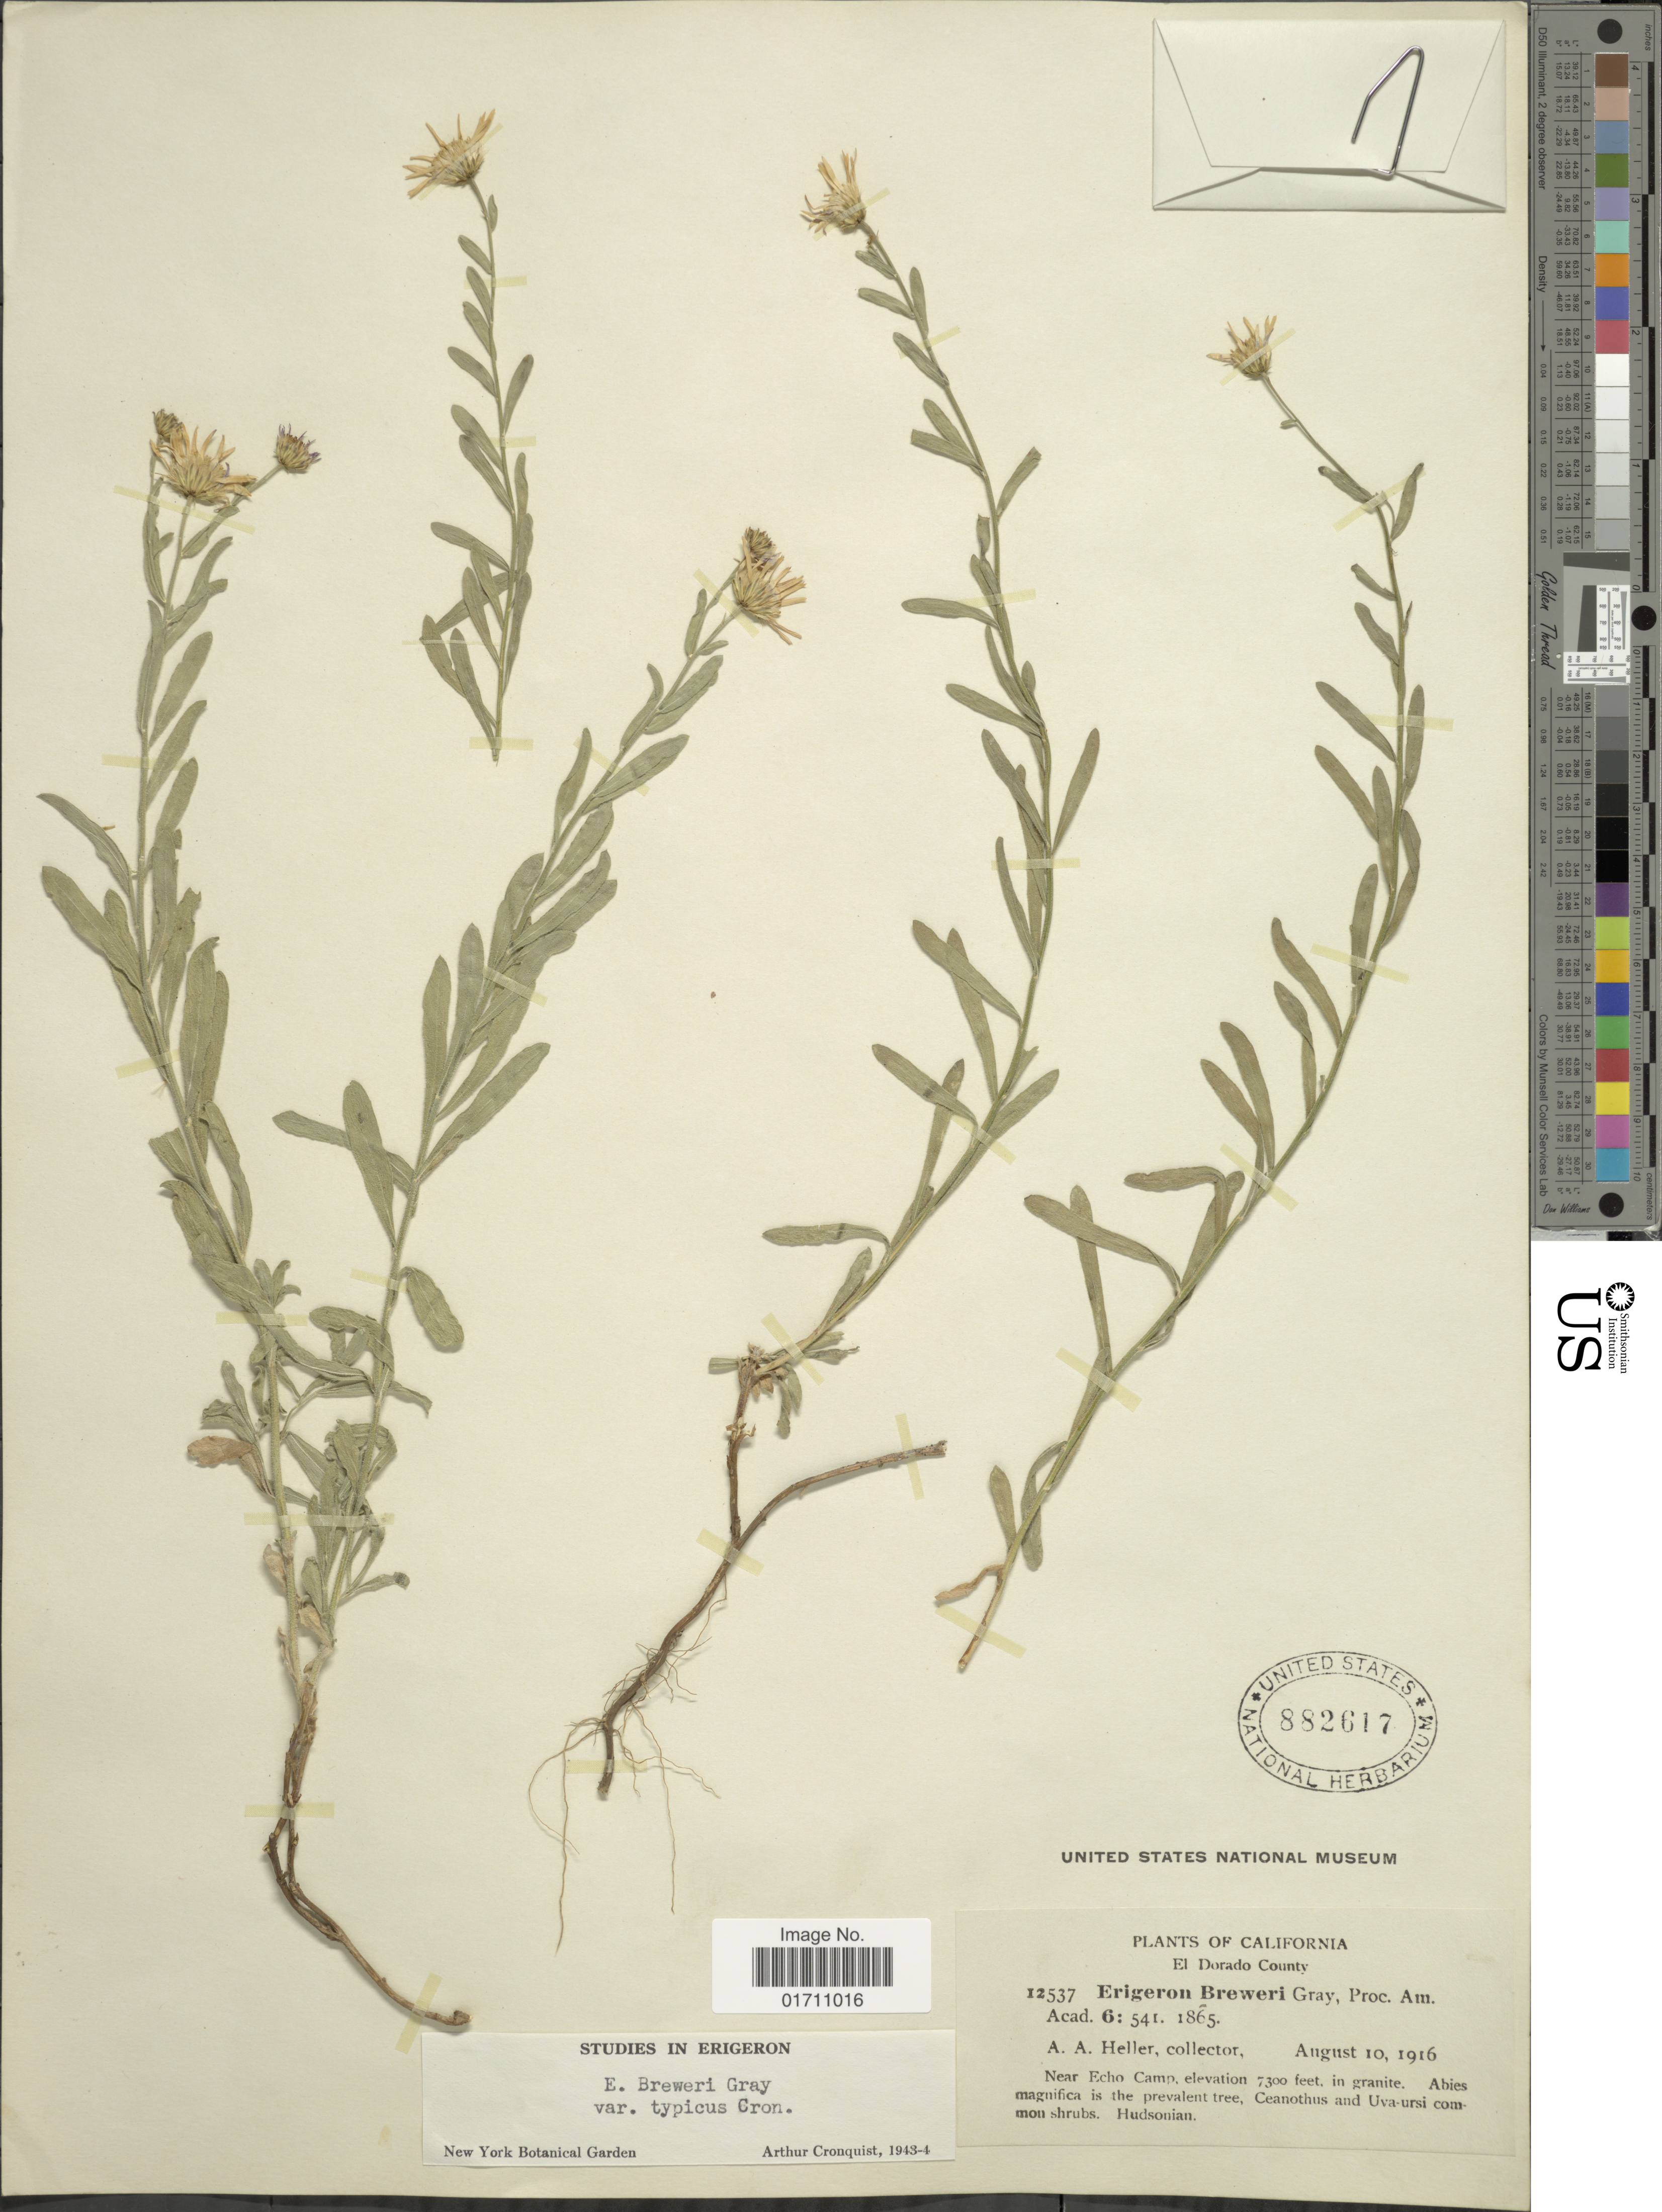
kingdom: Plantae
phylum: Tracheophyta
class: Magnoliopsida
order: Asterales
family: Asteraceae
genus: Erigeron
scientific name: Erigeron breweri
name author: A. Gray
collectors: A. A. Heller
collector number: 12537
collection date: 1916-08-10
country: United States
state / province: California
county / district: El Dorado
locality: El Dorado County, Near Echo Camp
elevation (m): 2225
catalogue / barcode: US 882617